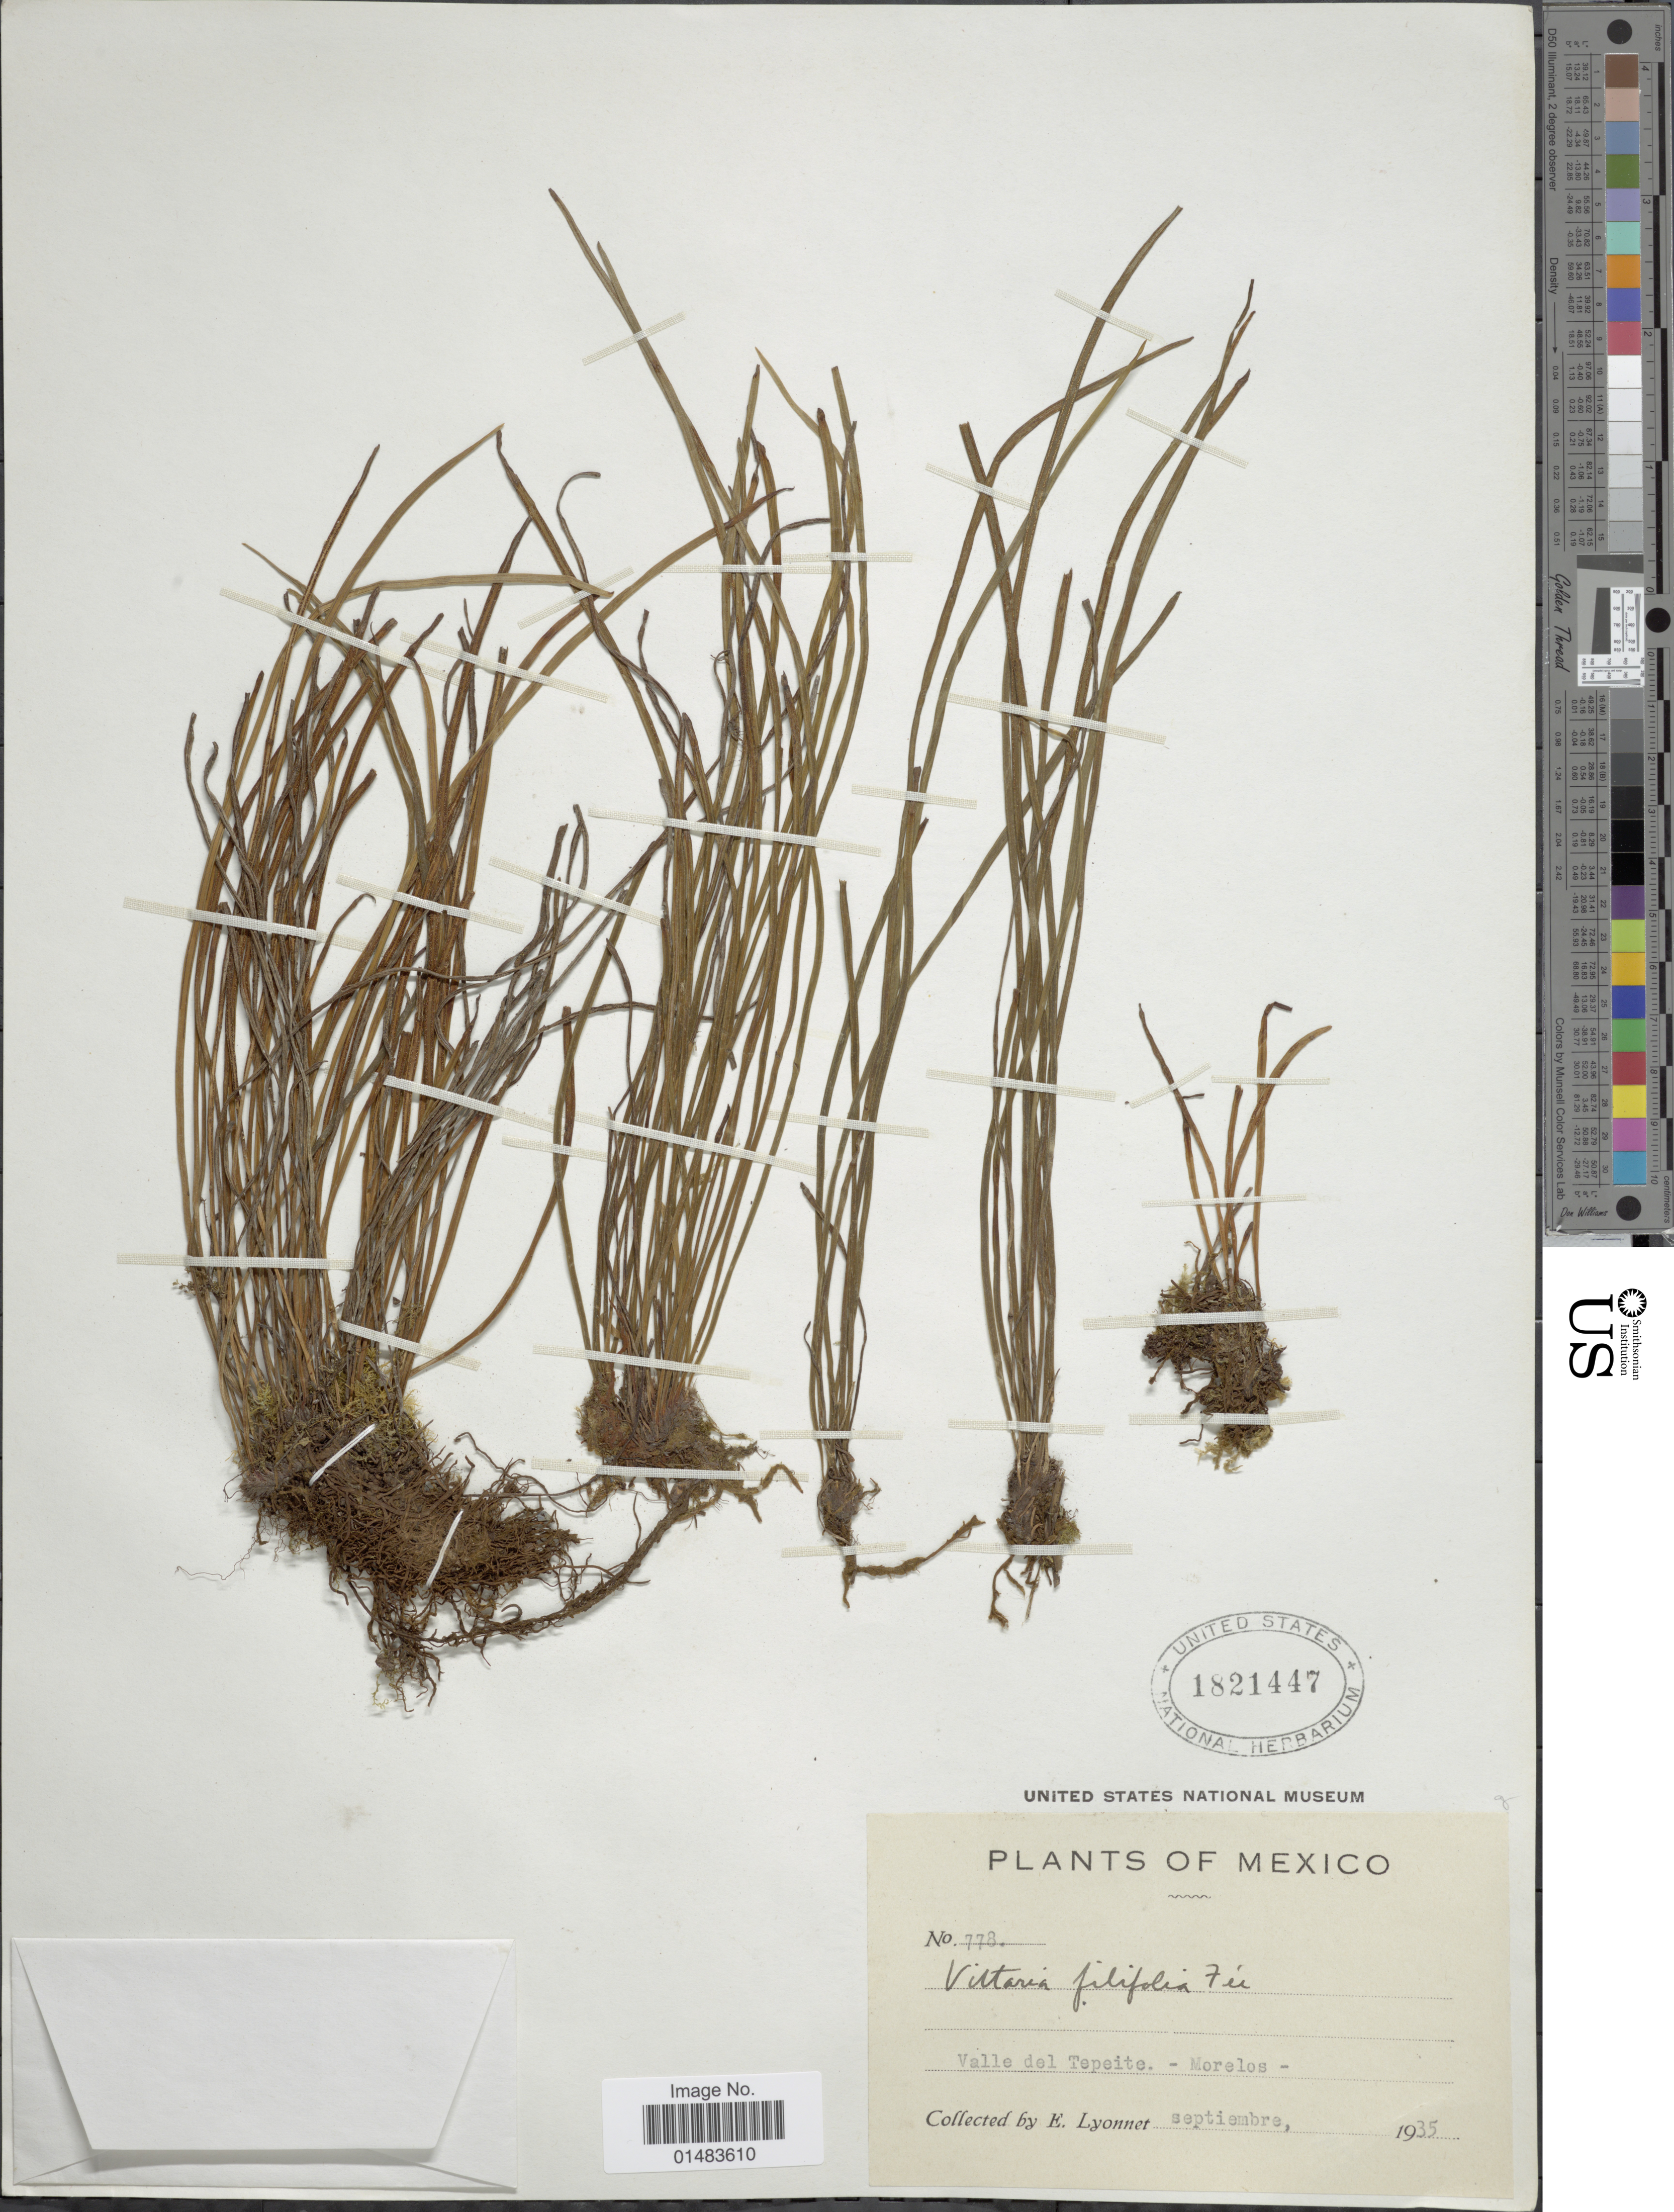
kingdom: Plantae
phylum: Tracheophyta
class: Polypodiopsida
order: Polypodiales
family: Pteridaceae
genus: Vittaria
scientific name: Vittaria graminifolia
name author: Kaulf.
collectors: E. Lyonnet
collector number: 778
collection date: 1935-09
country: Mexico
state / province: Morelos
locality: Mexico, Valle del Tepeite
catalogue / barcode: US 1821447